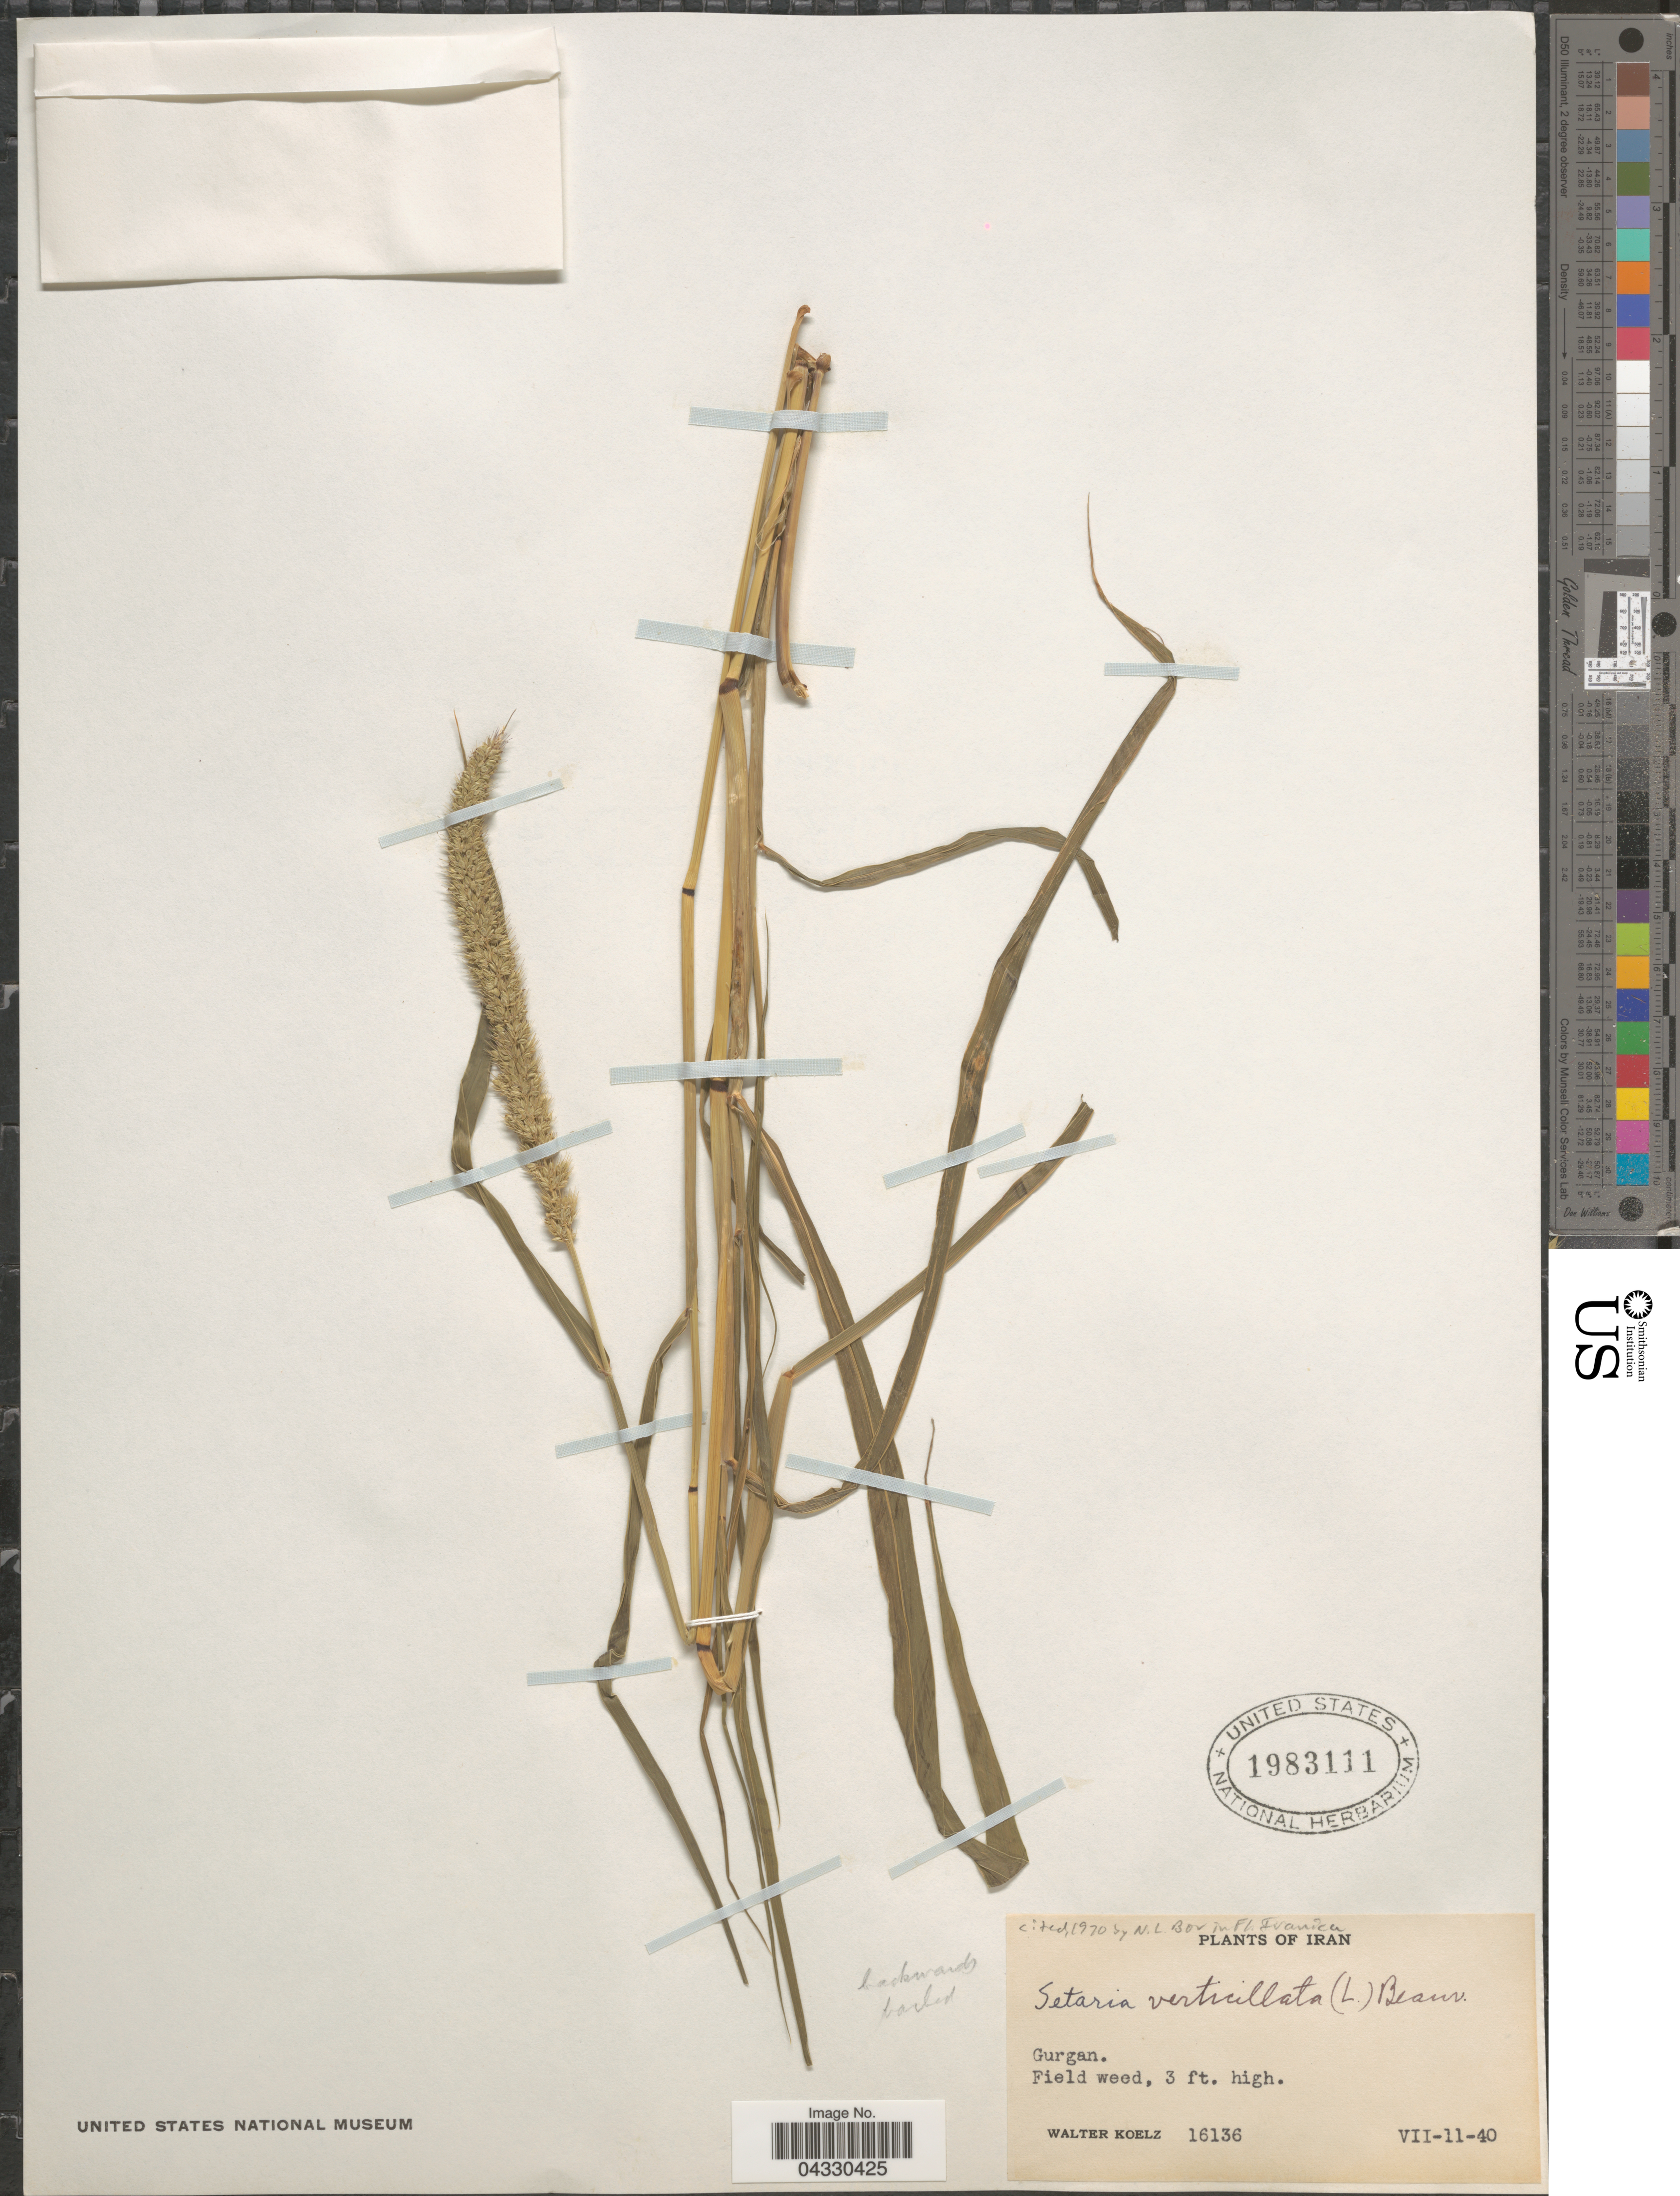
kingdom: Plantae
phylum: Tracheophyta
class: Liliopsida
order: Poales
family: Poaceae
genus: Setaria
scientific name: Setaria verticillata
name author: (L.) P. Beauv.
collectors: W. N. Koelz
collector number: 16136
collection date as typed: Transcribed d/m/y: 11/7/40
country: Iran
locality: Gurgan.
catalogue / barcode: US 1983111